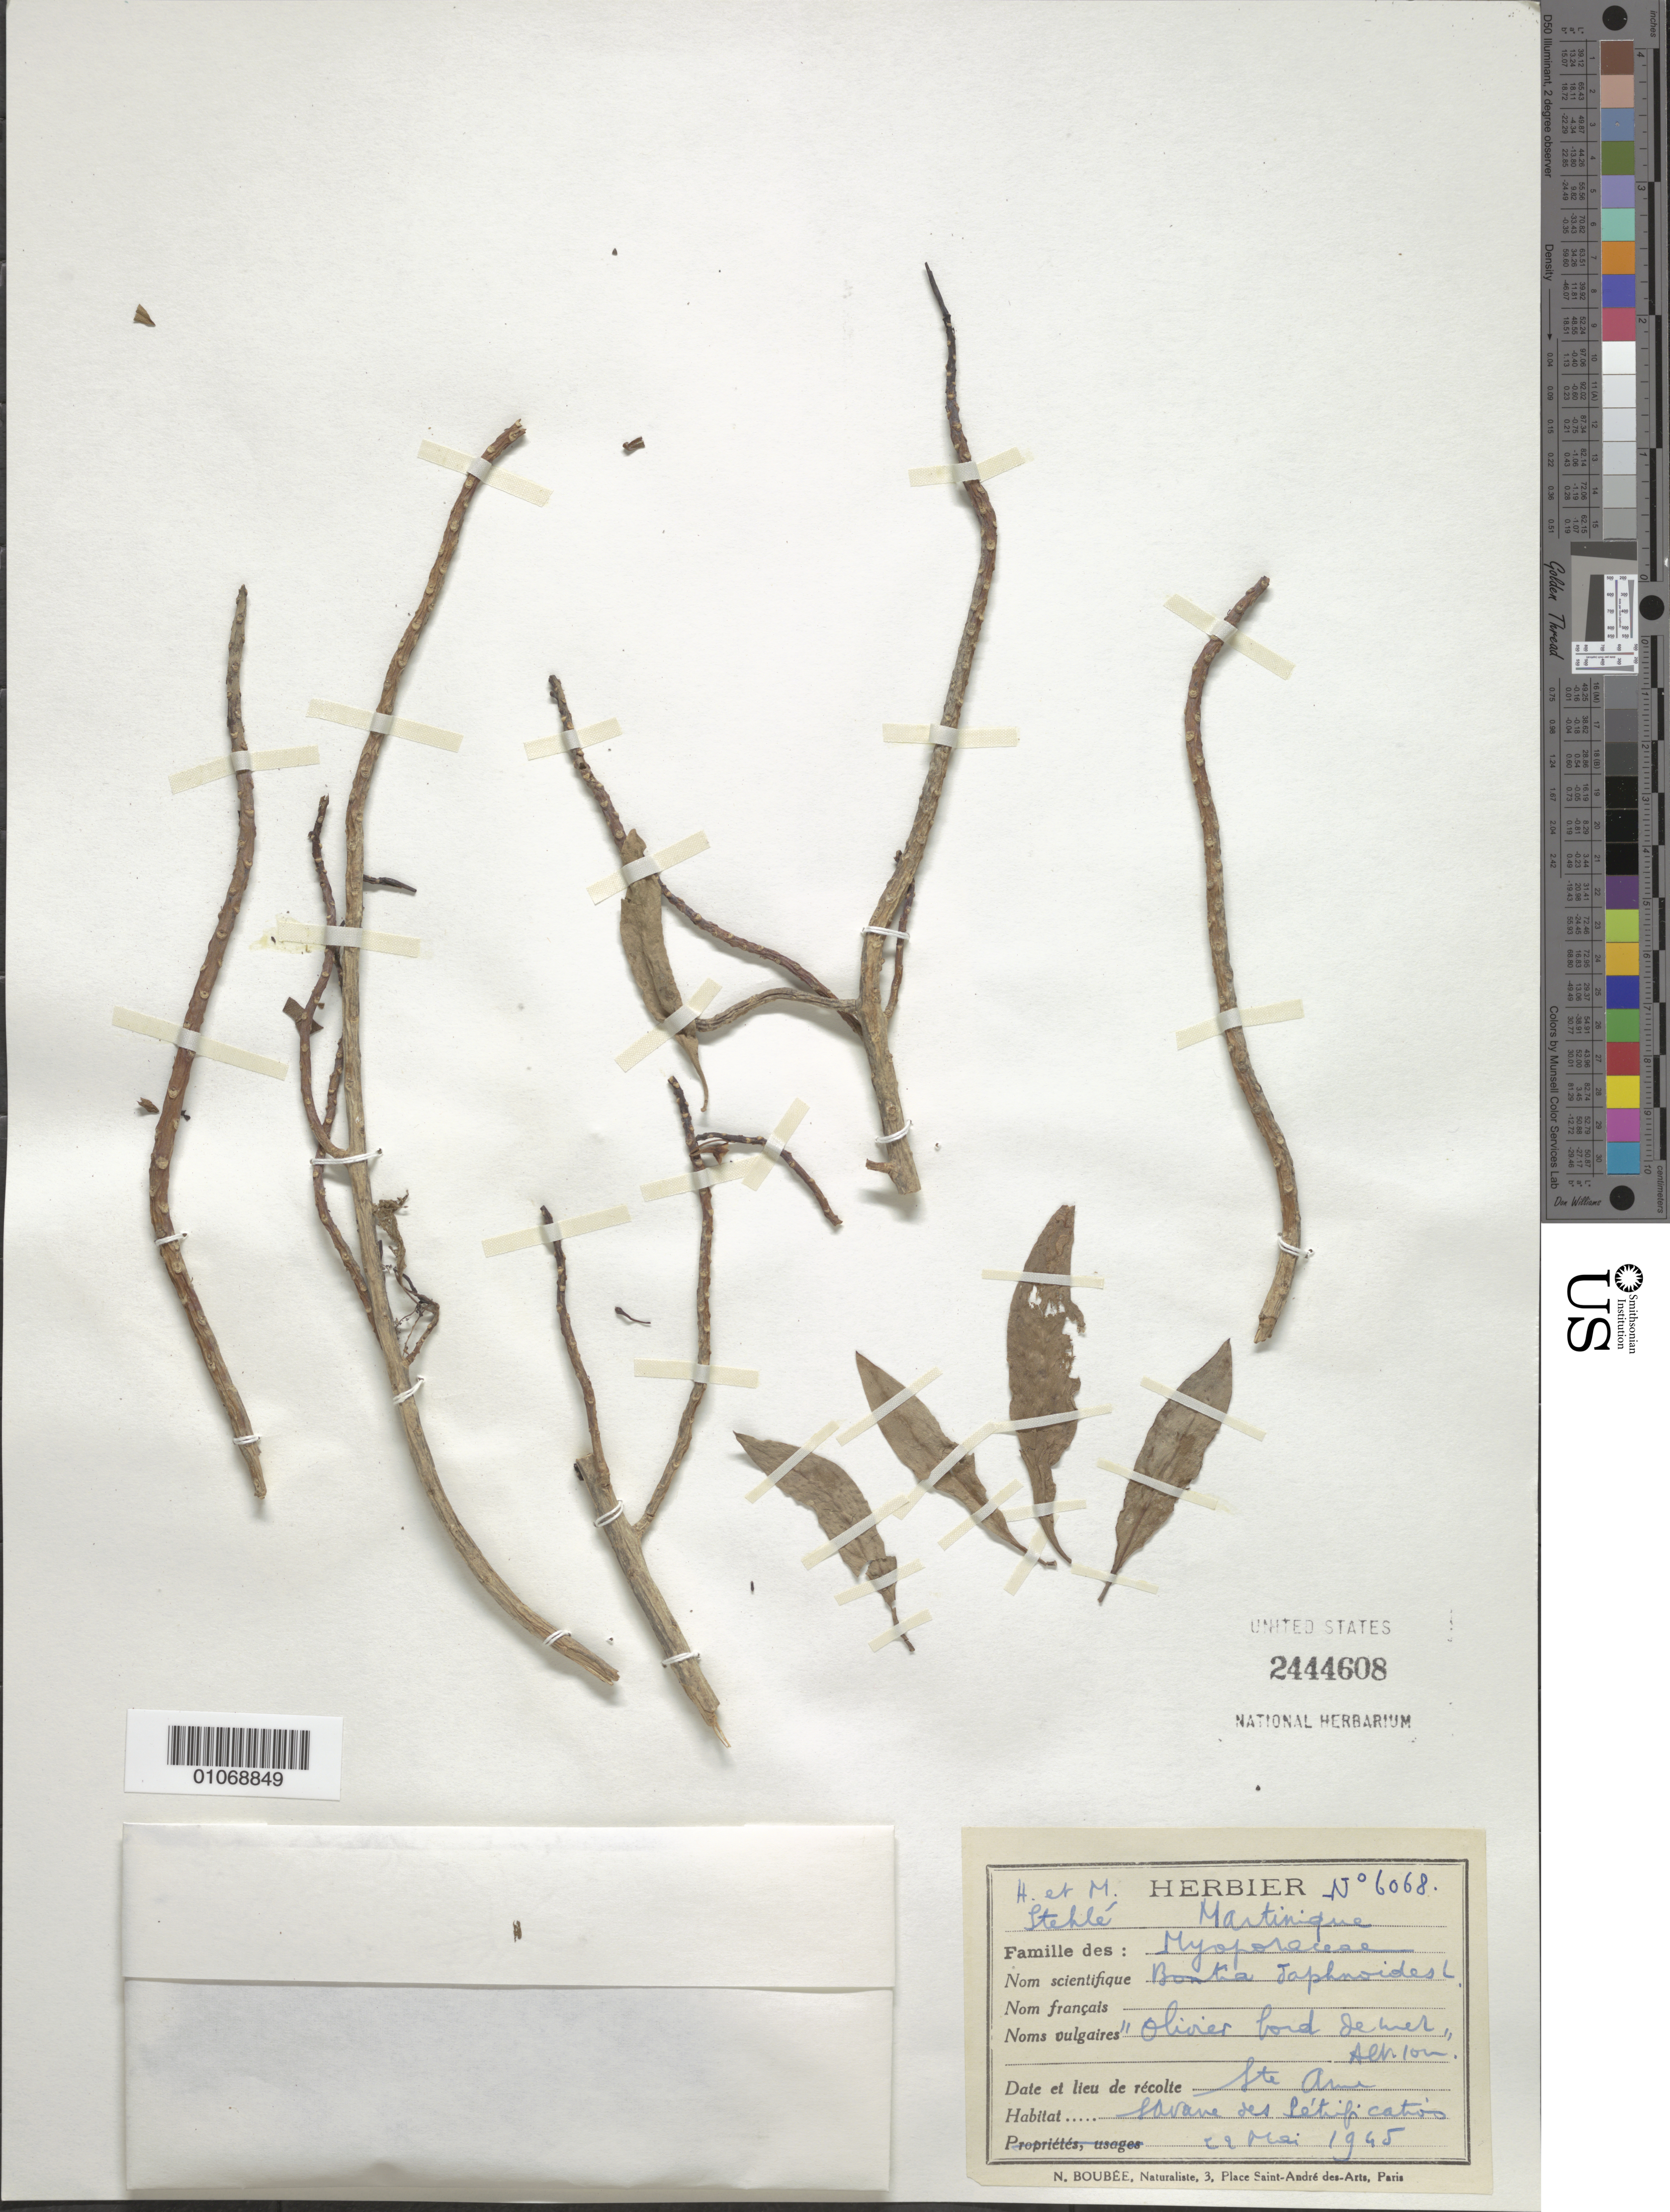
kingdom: Plantae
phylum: Tracheophyta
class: Magnoliopsida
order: Lamiales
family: Scrophulariaceae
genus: Bontia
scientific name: Bontia daphnoides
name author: L.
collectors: H. Stehlé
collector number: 6068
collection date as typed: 29 Mar 1945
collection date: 1945-03-29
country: Martinique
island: Martinique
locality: St. Anne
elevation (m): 100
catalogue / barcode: US 2444608